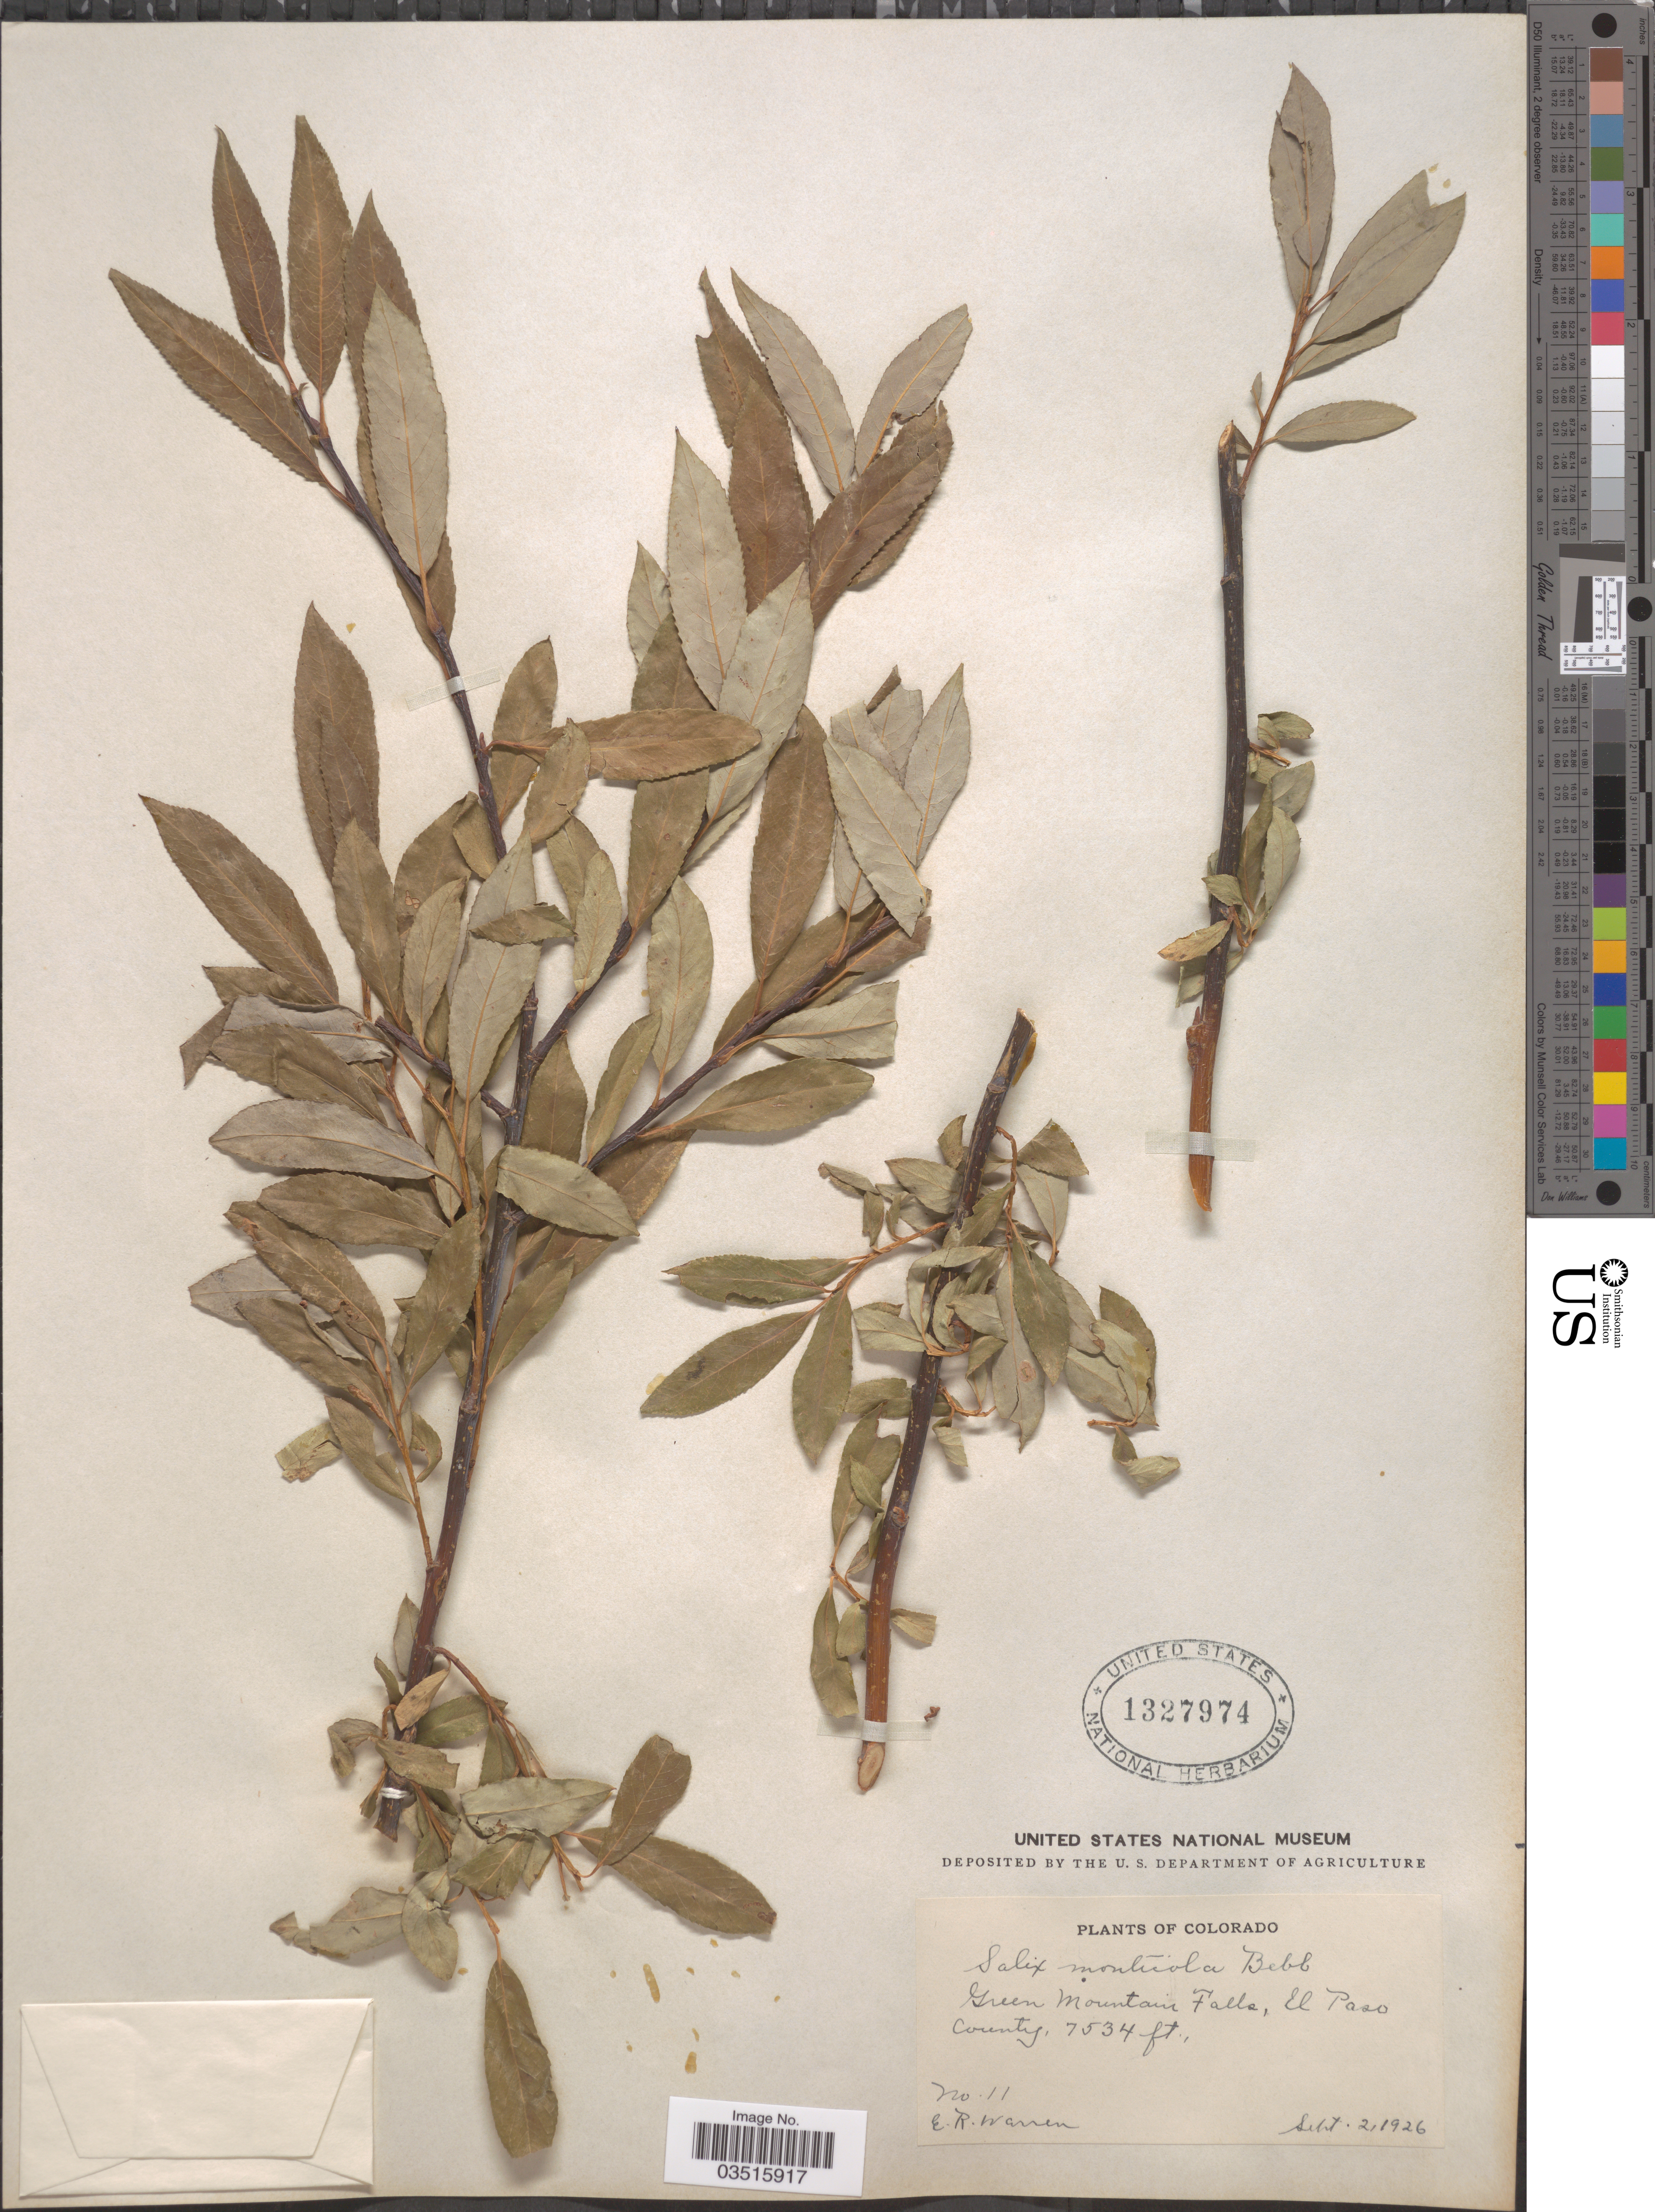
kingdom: Plantae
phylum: Tracheophyta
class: Magnoliopsida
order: Malpighiales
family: Salicaceae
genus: Salix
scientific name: Salix monticola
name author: Bebb.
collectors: E. Warren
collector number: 11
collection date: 1926-09-02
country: United States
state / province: Colorado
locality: Green Mountain Falls, El Paso County.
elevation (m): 2296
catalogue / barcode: US 1327974